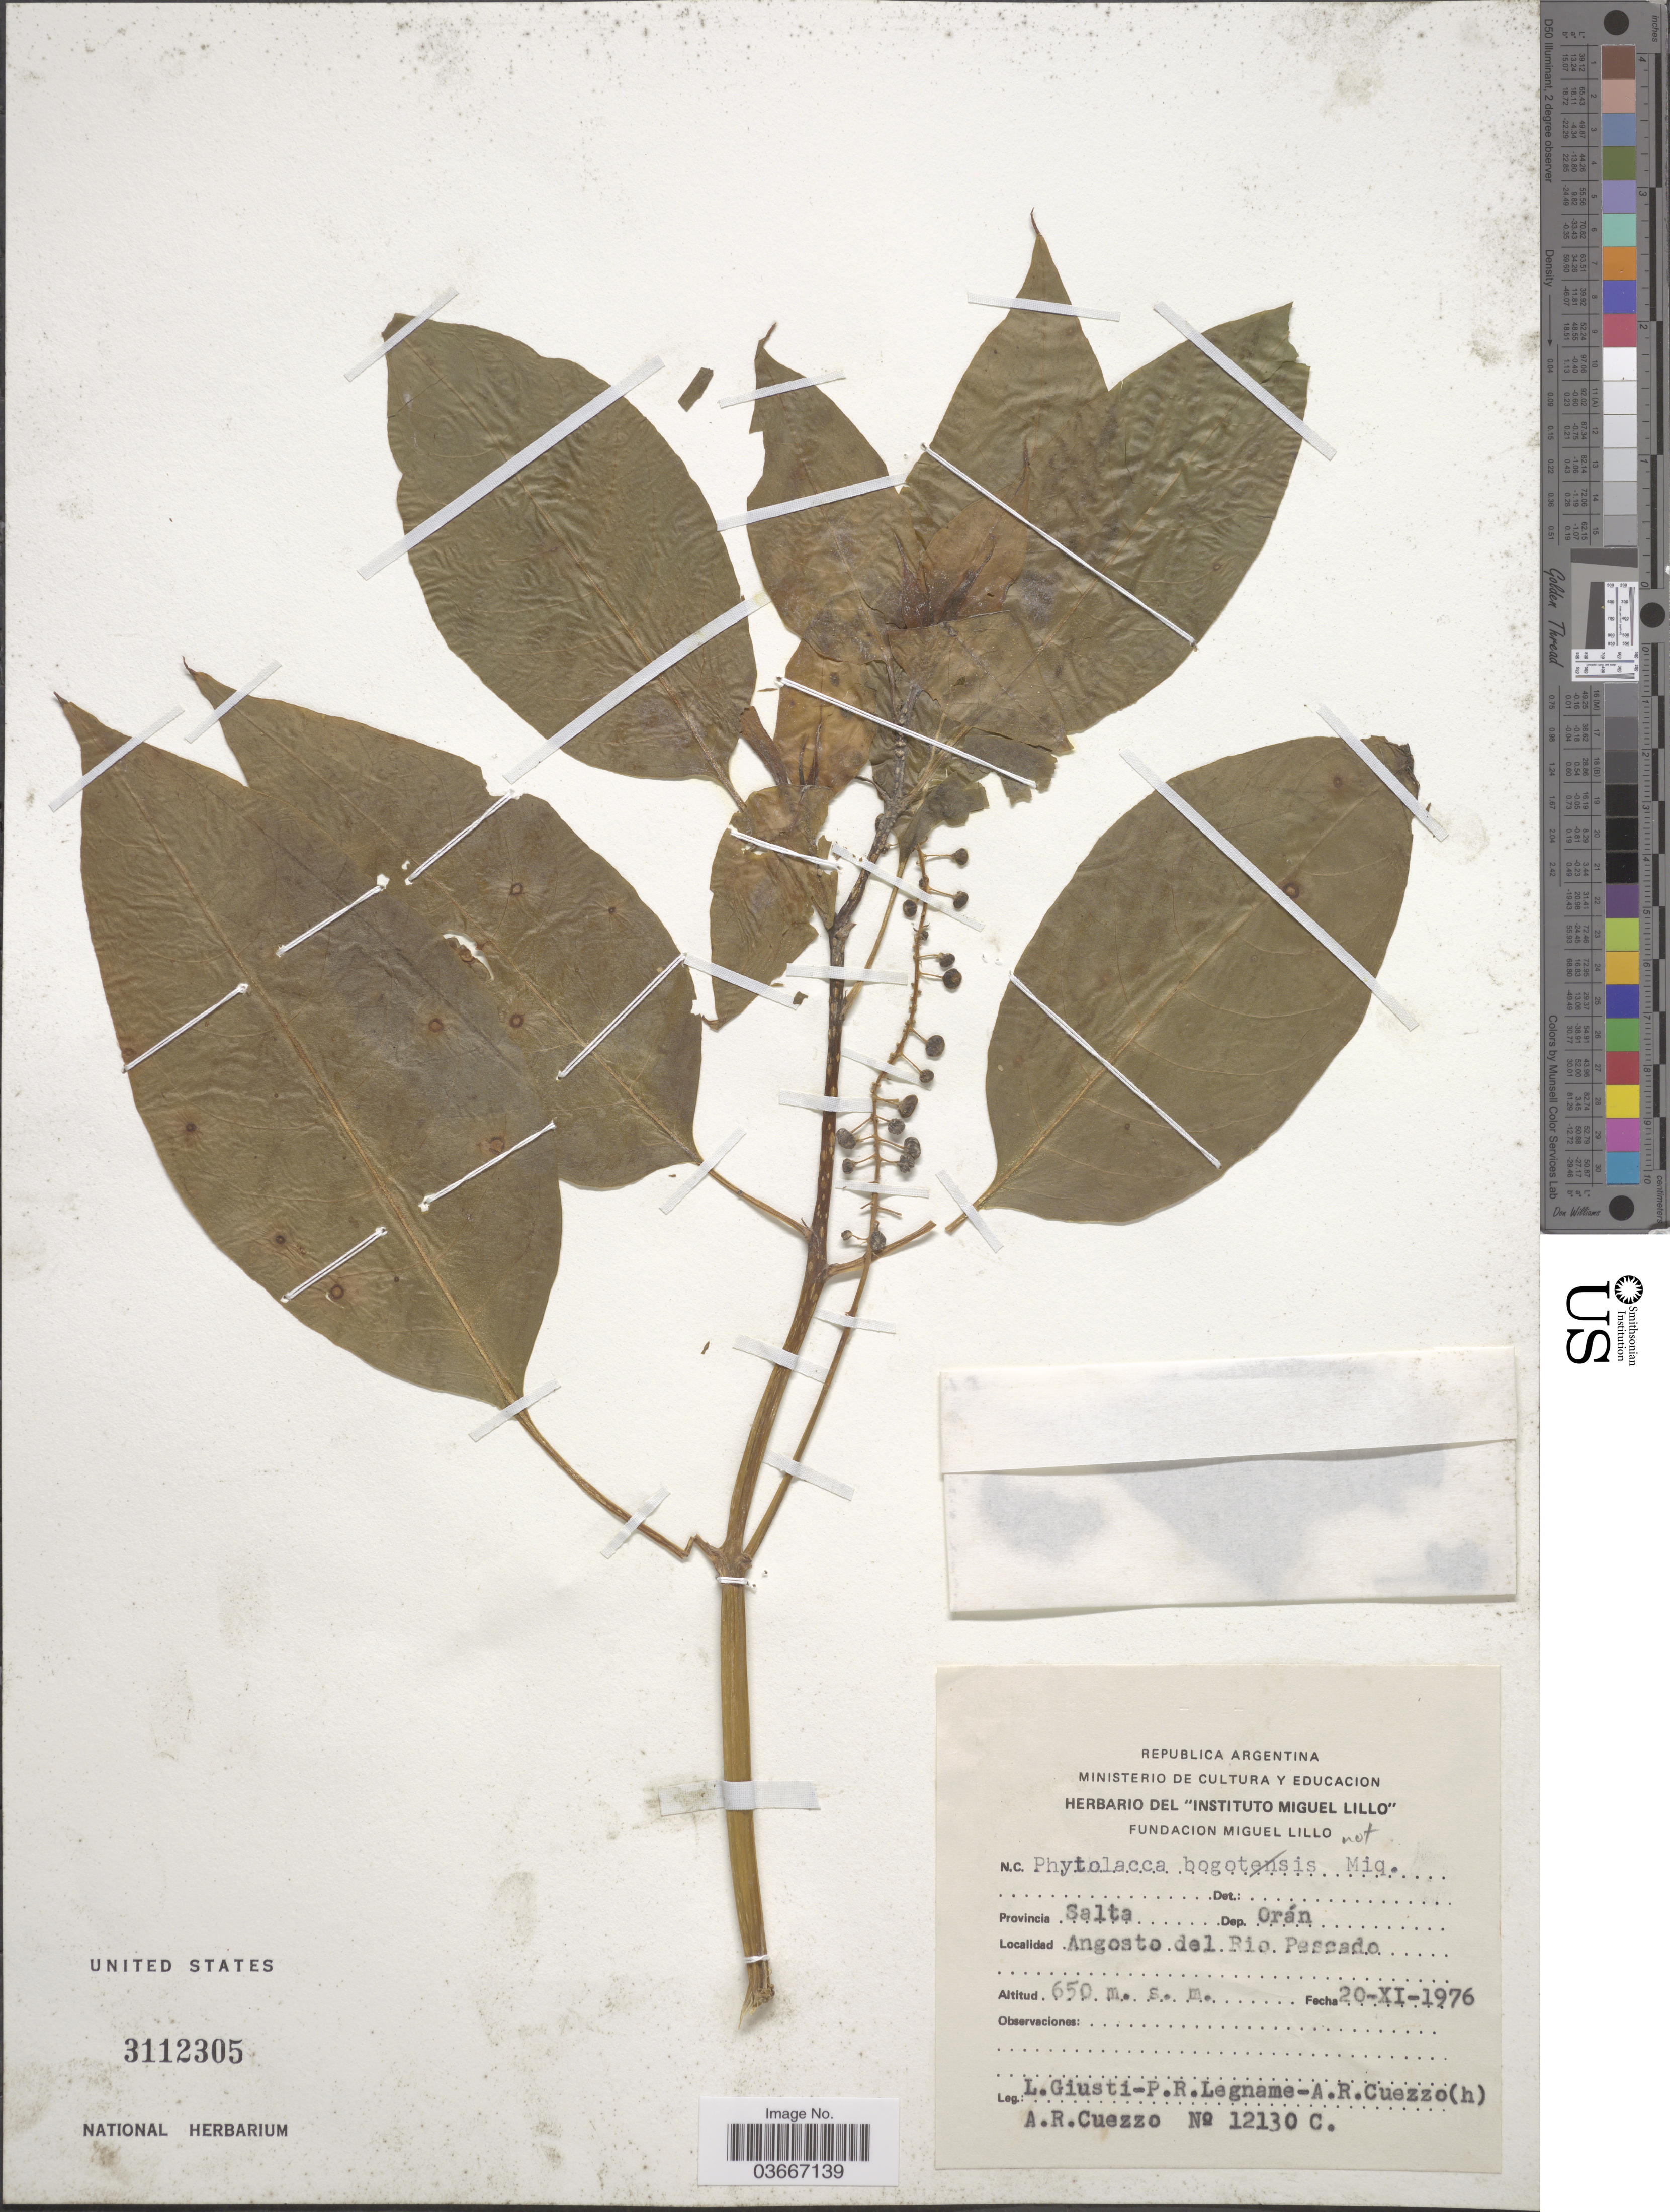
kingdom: Plantae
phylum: Tracheophyta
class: Magnoliopsida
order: Caryophyllales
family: Phytolaccaceae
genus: Phytolacca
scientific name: Phytolacca sp.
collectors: L. Giusti, P. R. Legname, A. Cuezzo & A. Cuezzo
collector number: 12130C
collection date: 1976-11-20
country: Argentina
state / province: Salta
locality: Dep. Orán. Angosto del Rio Pescado.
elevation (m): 650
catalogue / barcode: US 3112305